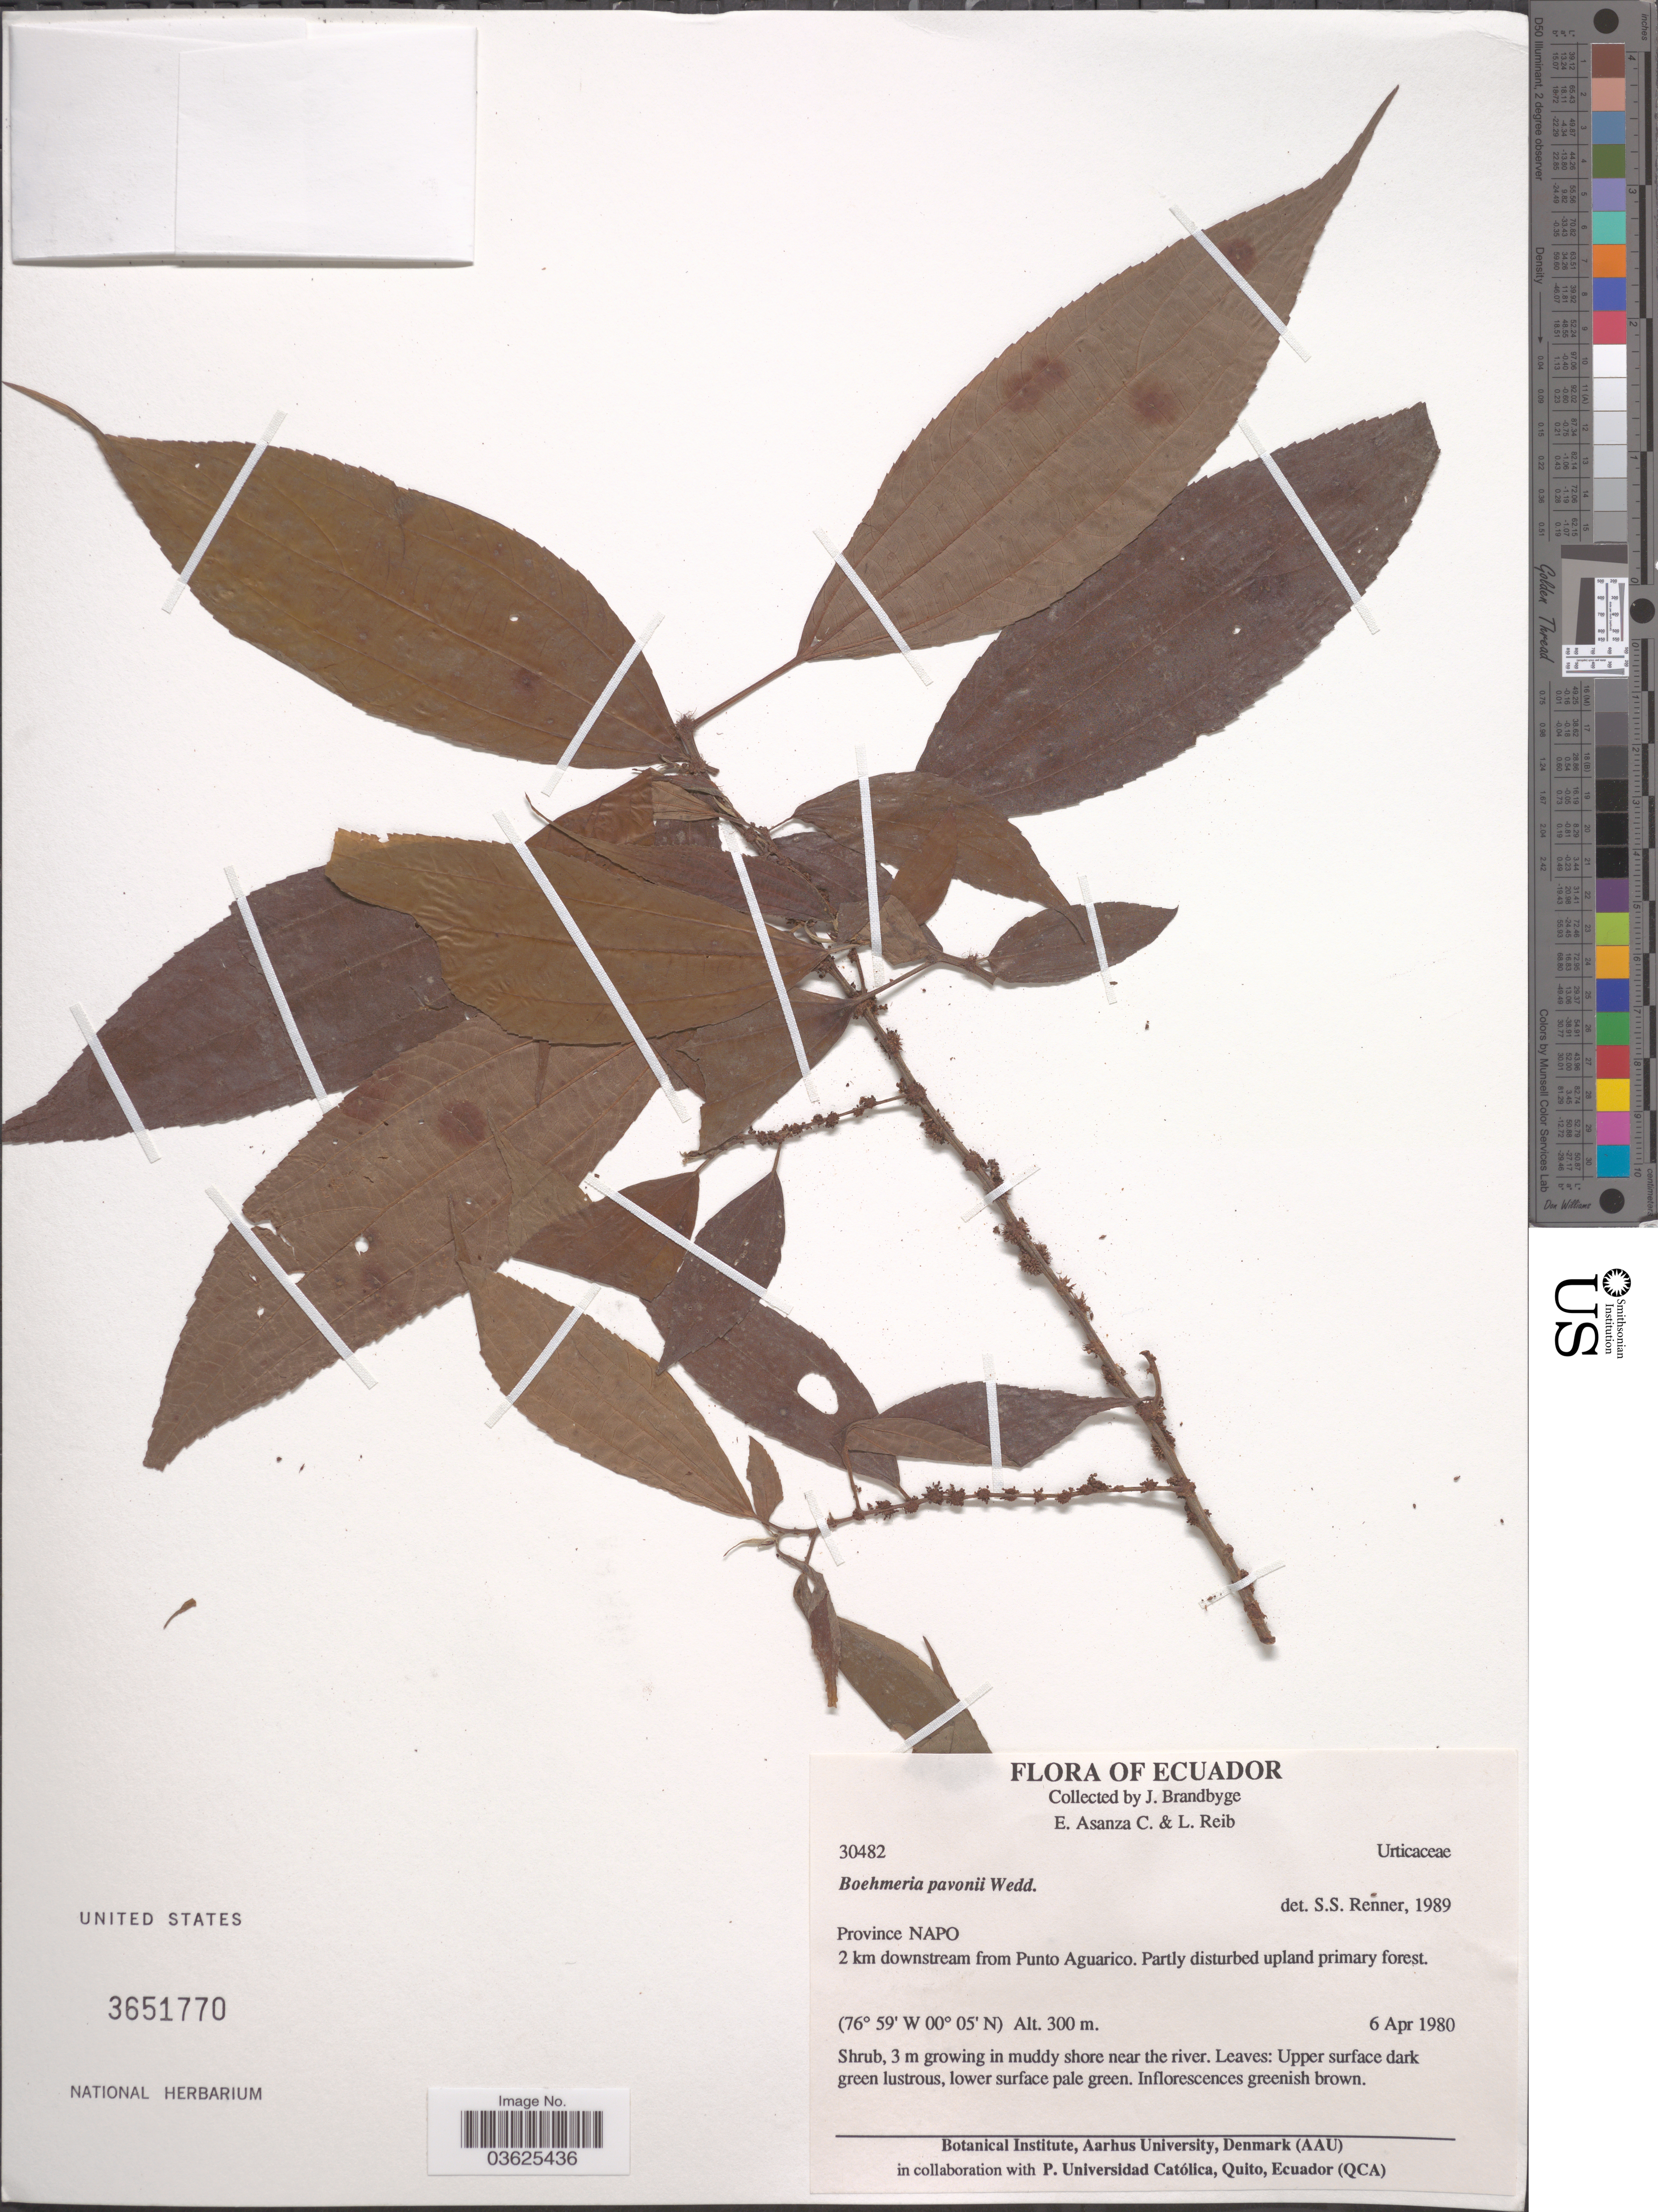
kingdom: Plantae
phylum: Tracheophyta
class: Magnoliopsida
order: Rosales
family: Urticaceae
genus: Boehmeria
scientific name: Boehmeria pavonii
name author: Wedd.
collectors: J. Brandbyge, E. Asanza & L. Reib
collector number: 30482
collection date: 1980-04-06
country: Ecuador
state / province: Napo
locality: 2 km downstream from Punto Aguarico.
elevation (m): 300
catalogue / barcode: US 3651770